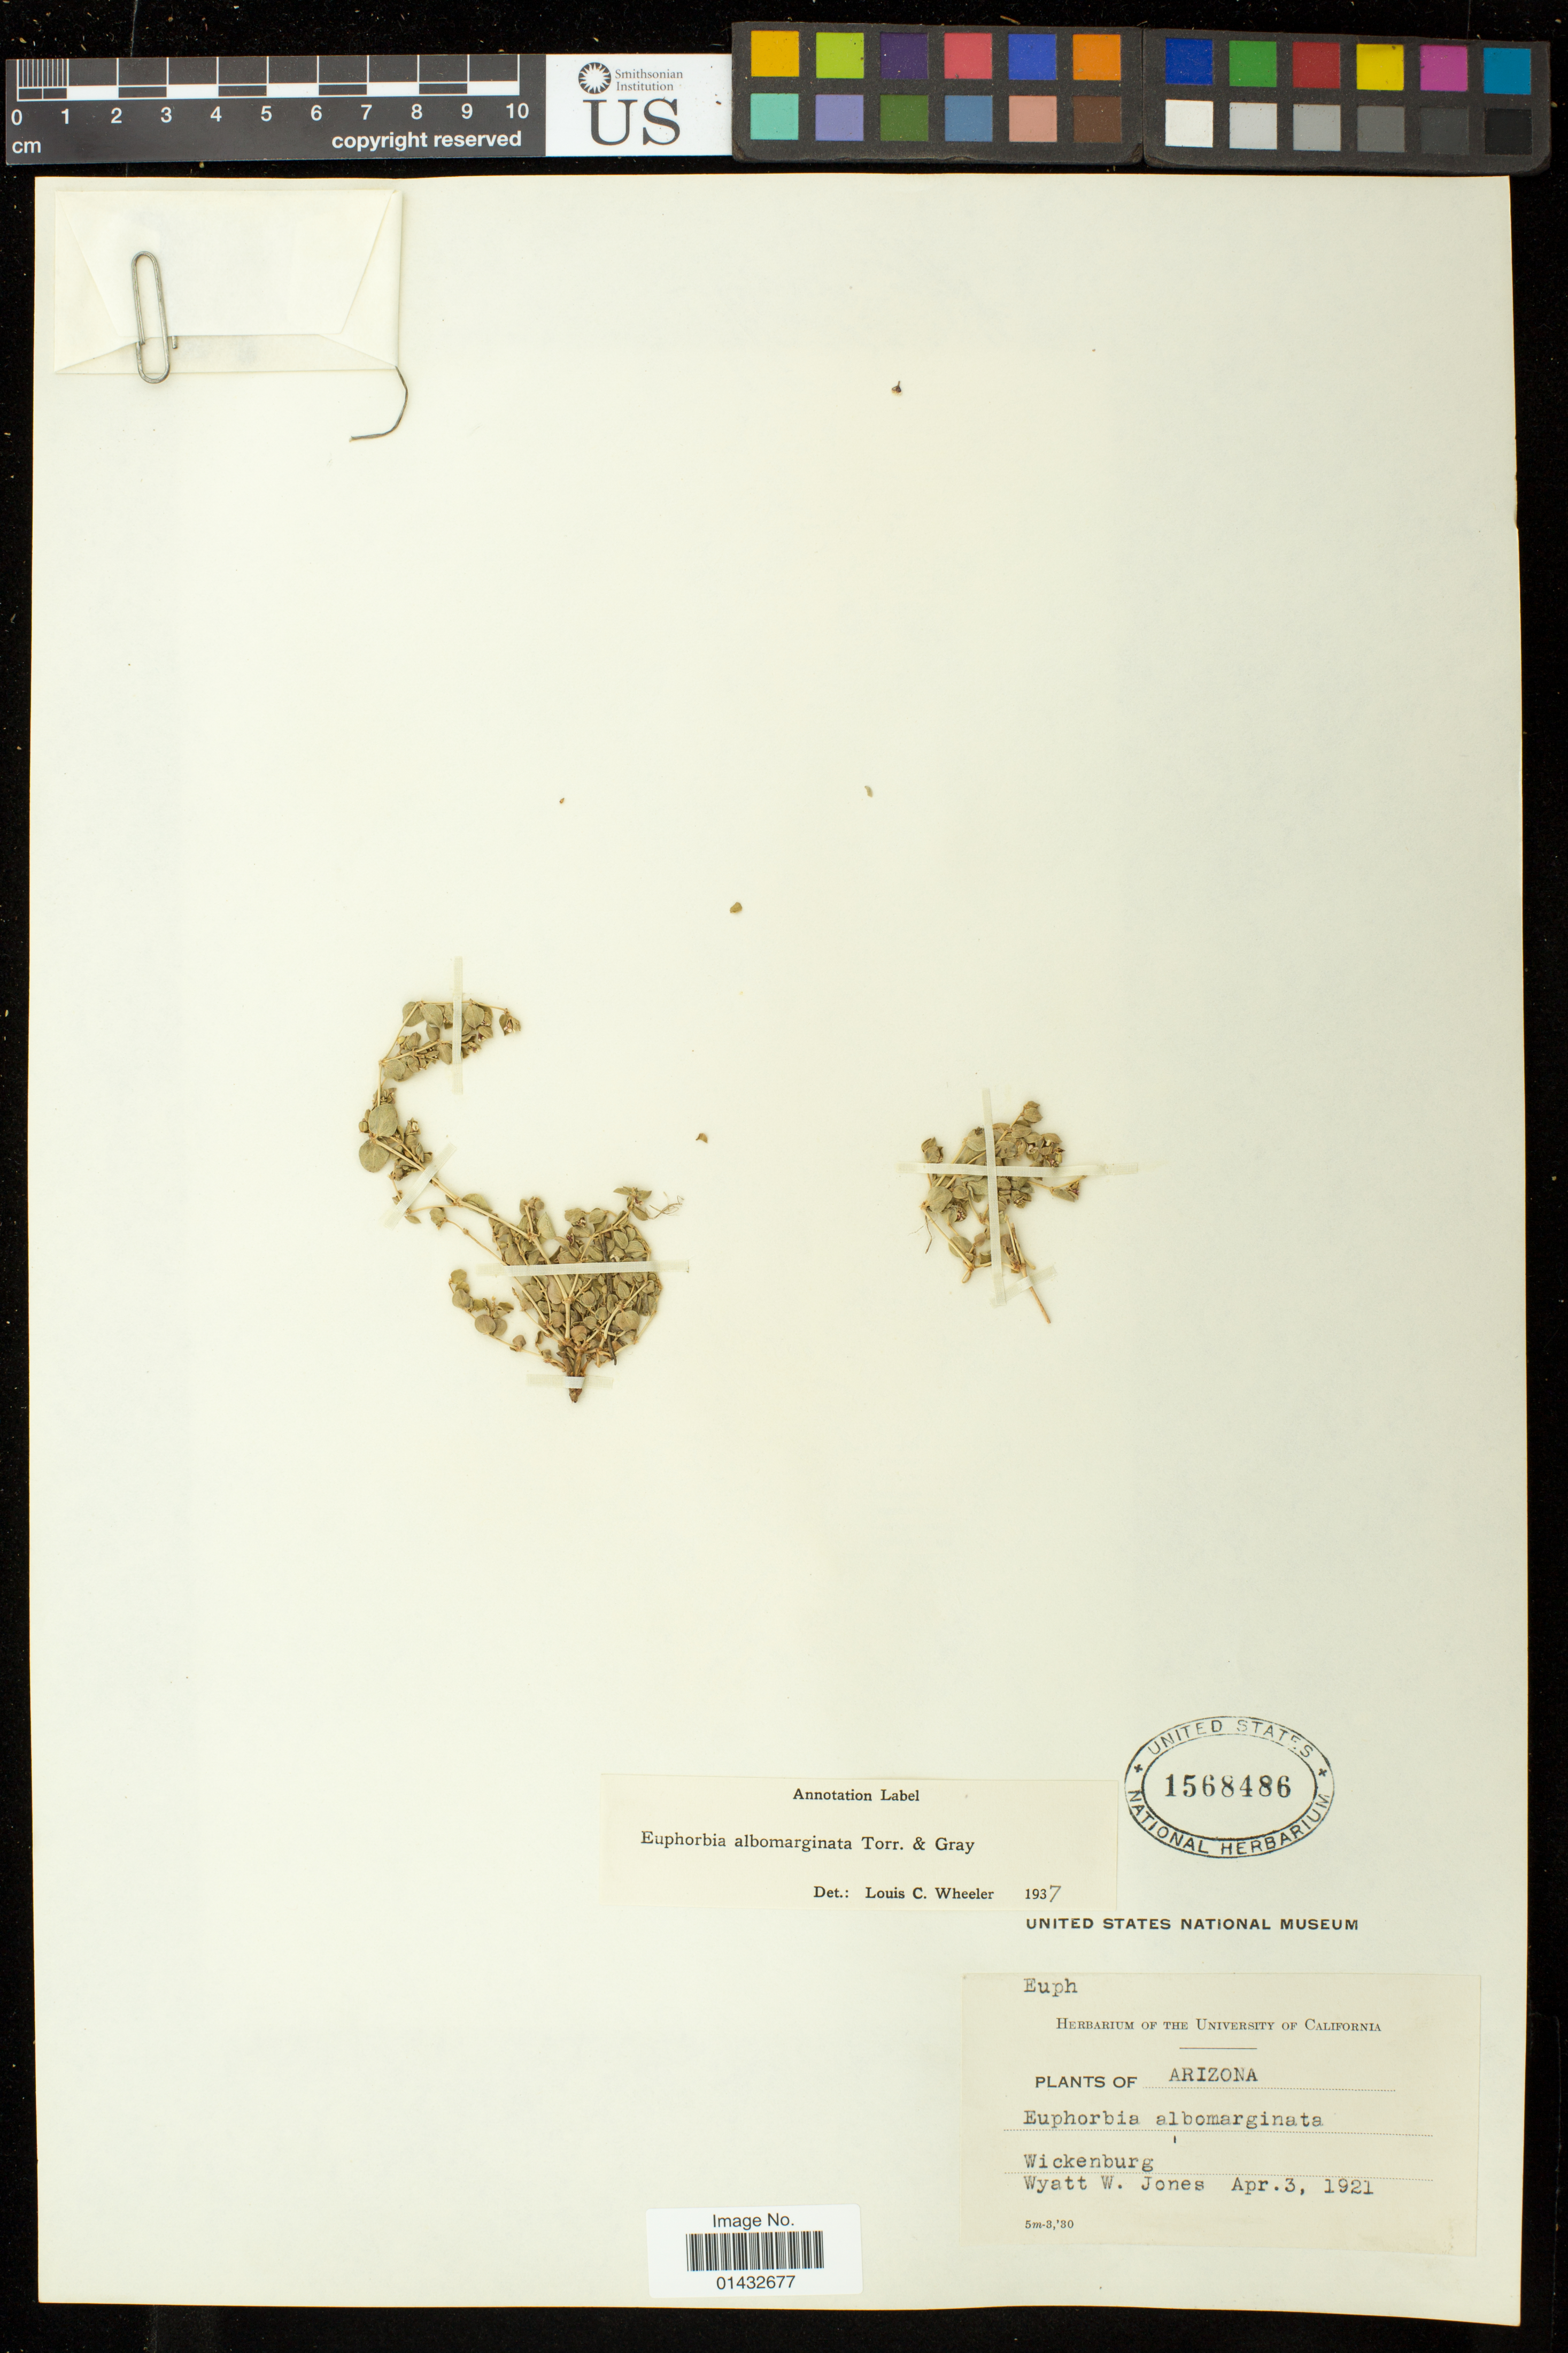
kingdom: Plantae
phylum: Tracheophyta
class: Magnoliopsida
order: Malpighiales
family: Euphorbiaceae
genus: Euphorbia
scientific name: Euphorbia albomarginata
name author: Torr. & A. Gray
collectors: W. W. Jones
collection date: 1921-04-03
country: United States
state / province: Arizona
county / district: Maricopa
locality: Wickenburg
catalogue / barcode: US 1568486